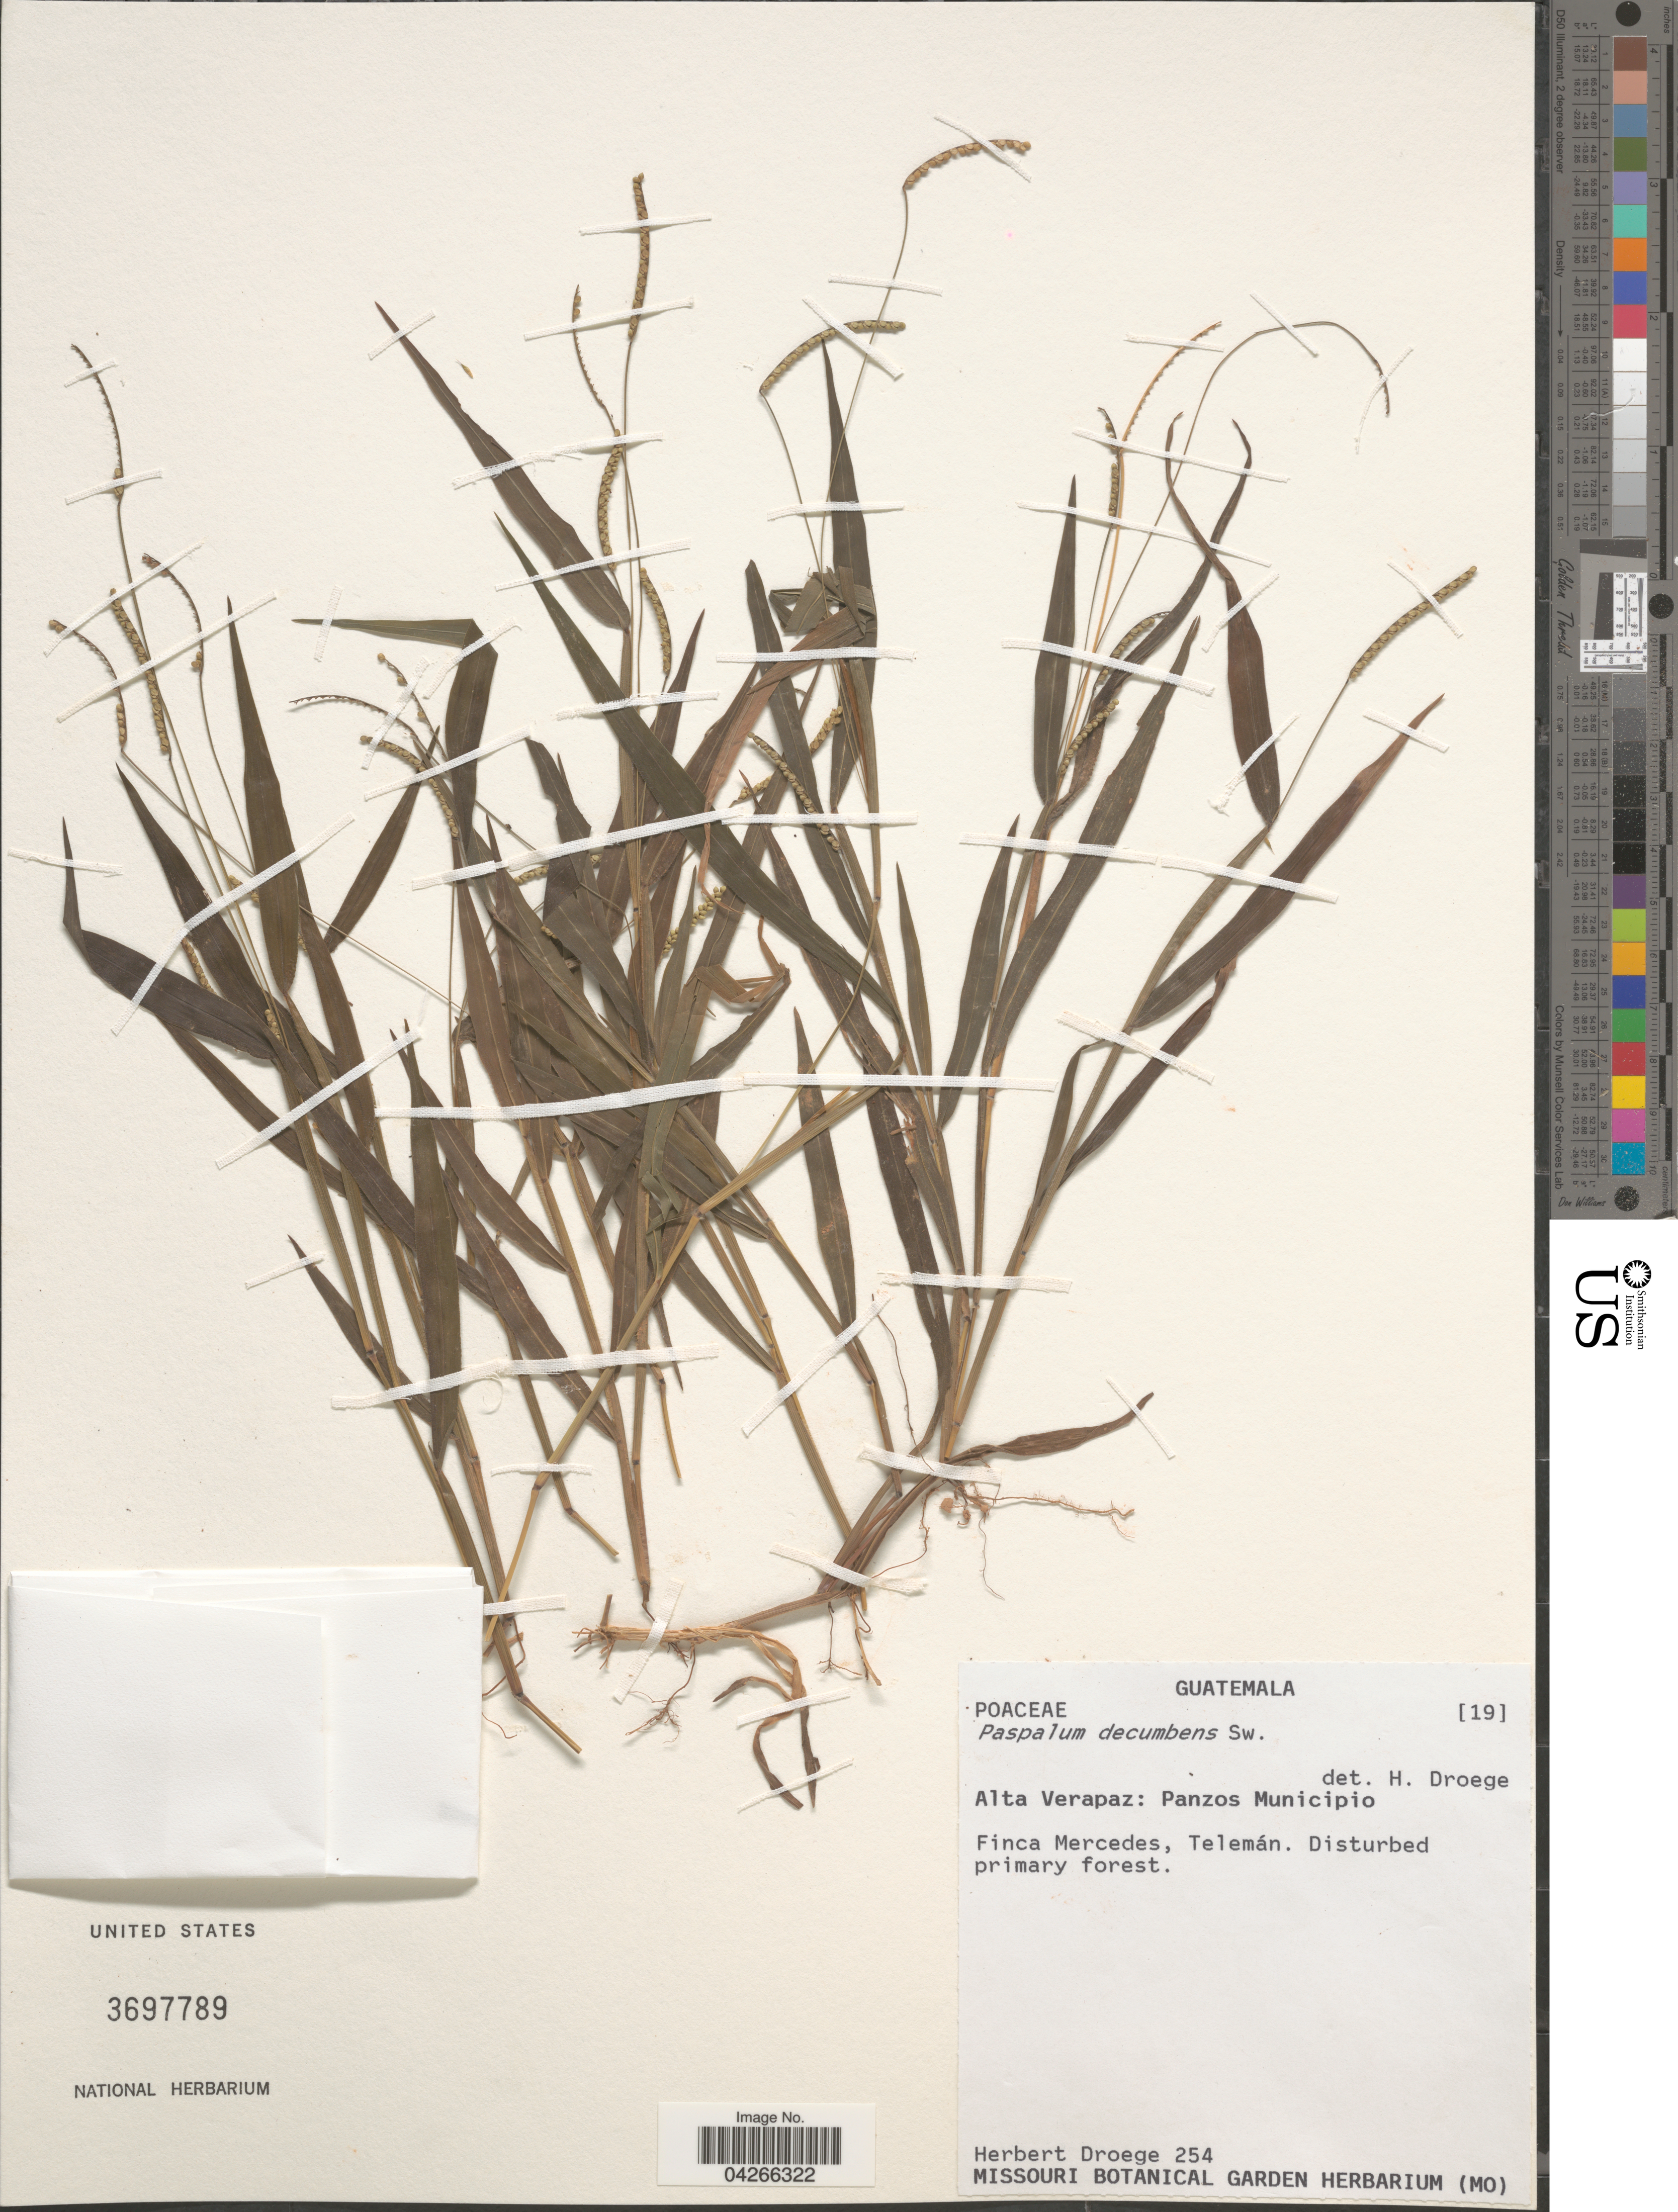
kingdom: Plantae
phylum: Tracheophyta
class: Liliopsida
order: Poales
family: Poaceae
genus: Paspalum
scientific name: Paspalum decumbens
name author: Sw.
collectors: H. Droege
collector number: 254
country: Guatemala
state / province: Alta Verapaz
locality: Panzos Municipio. Finca Mercedes, Telemán.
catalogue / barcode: US 3697789